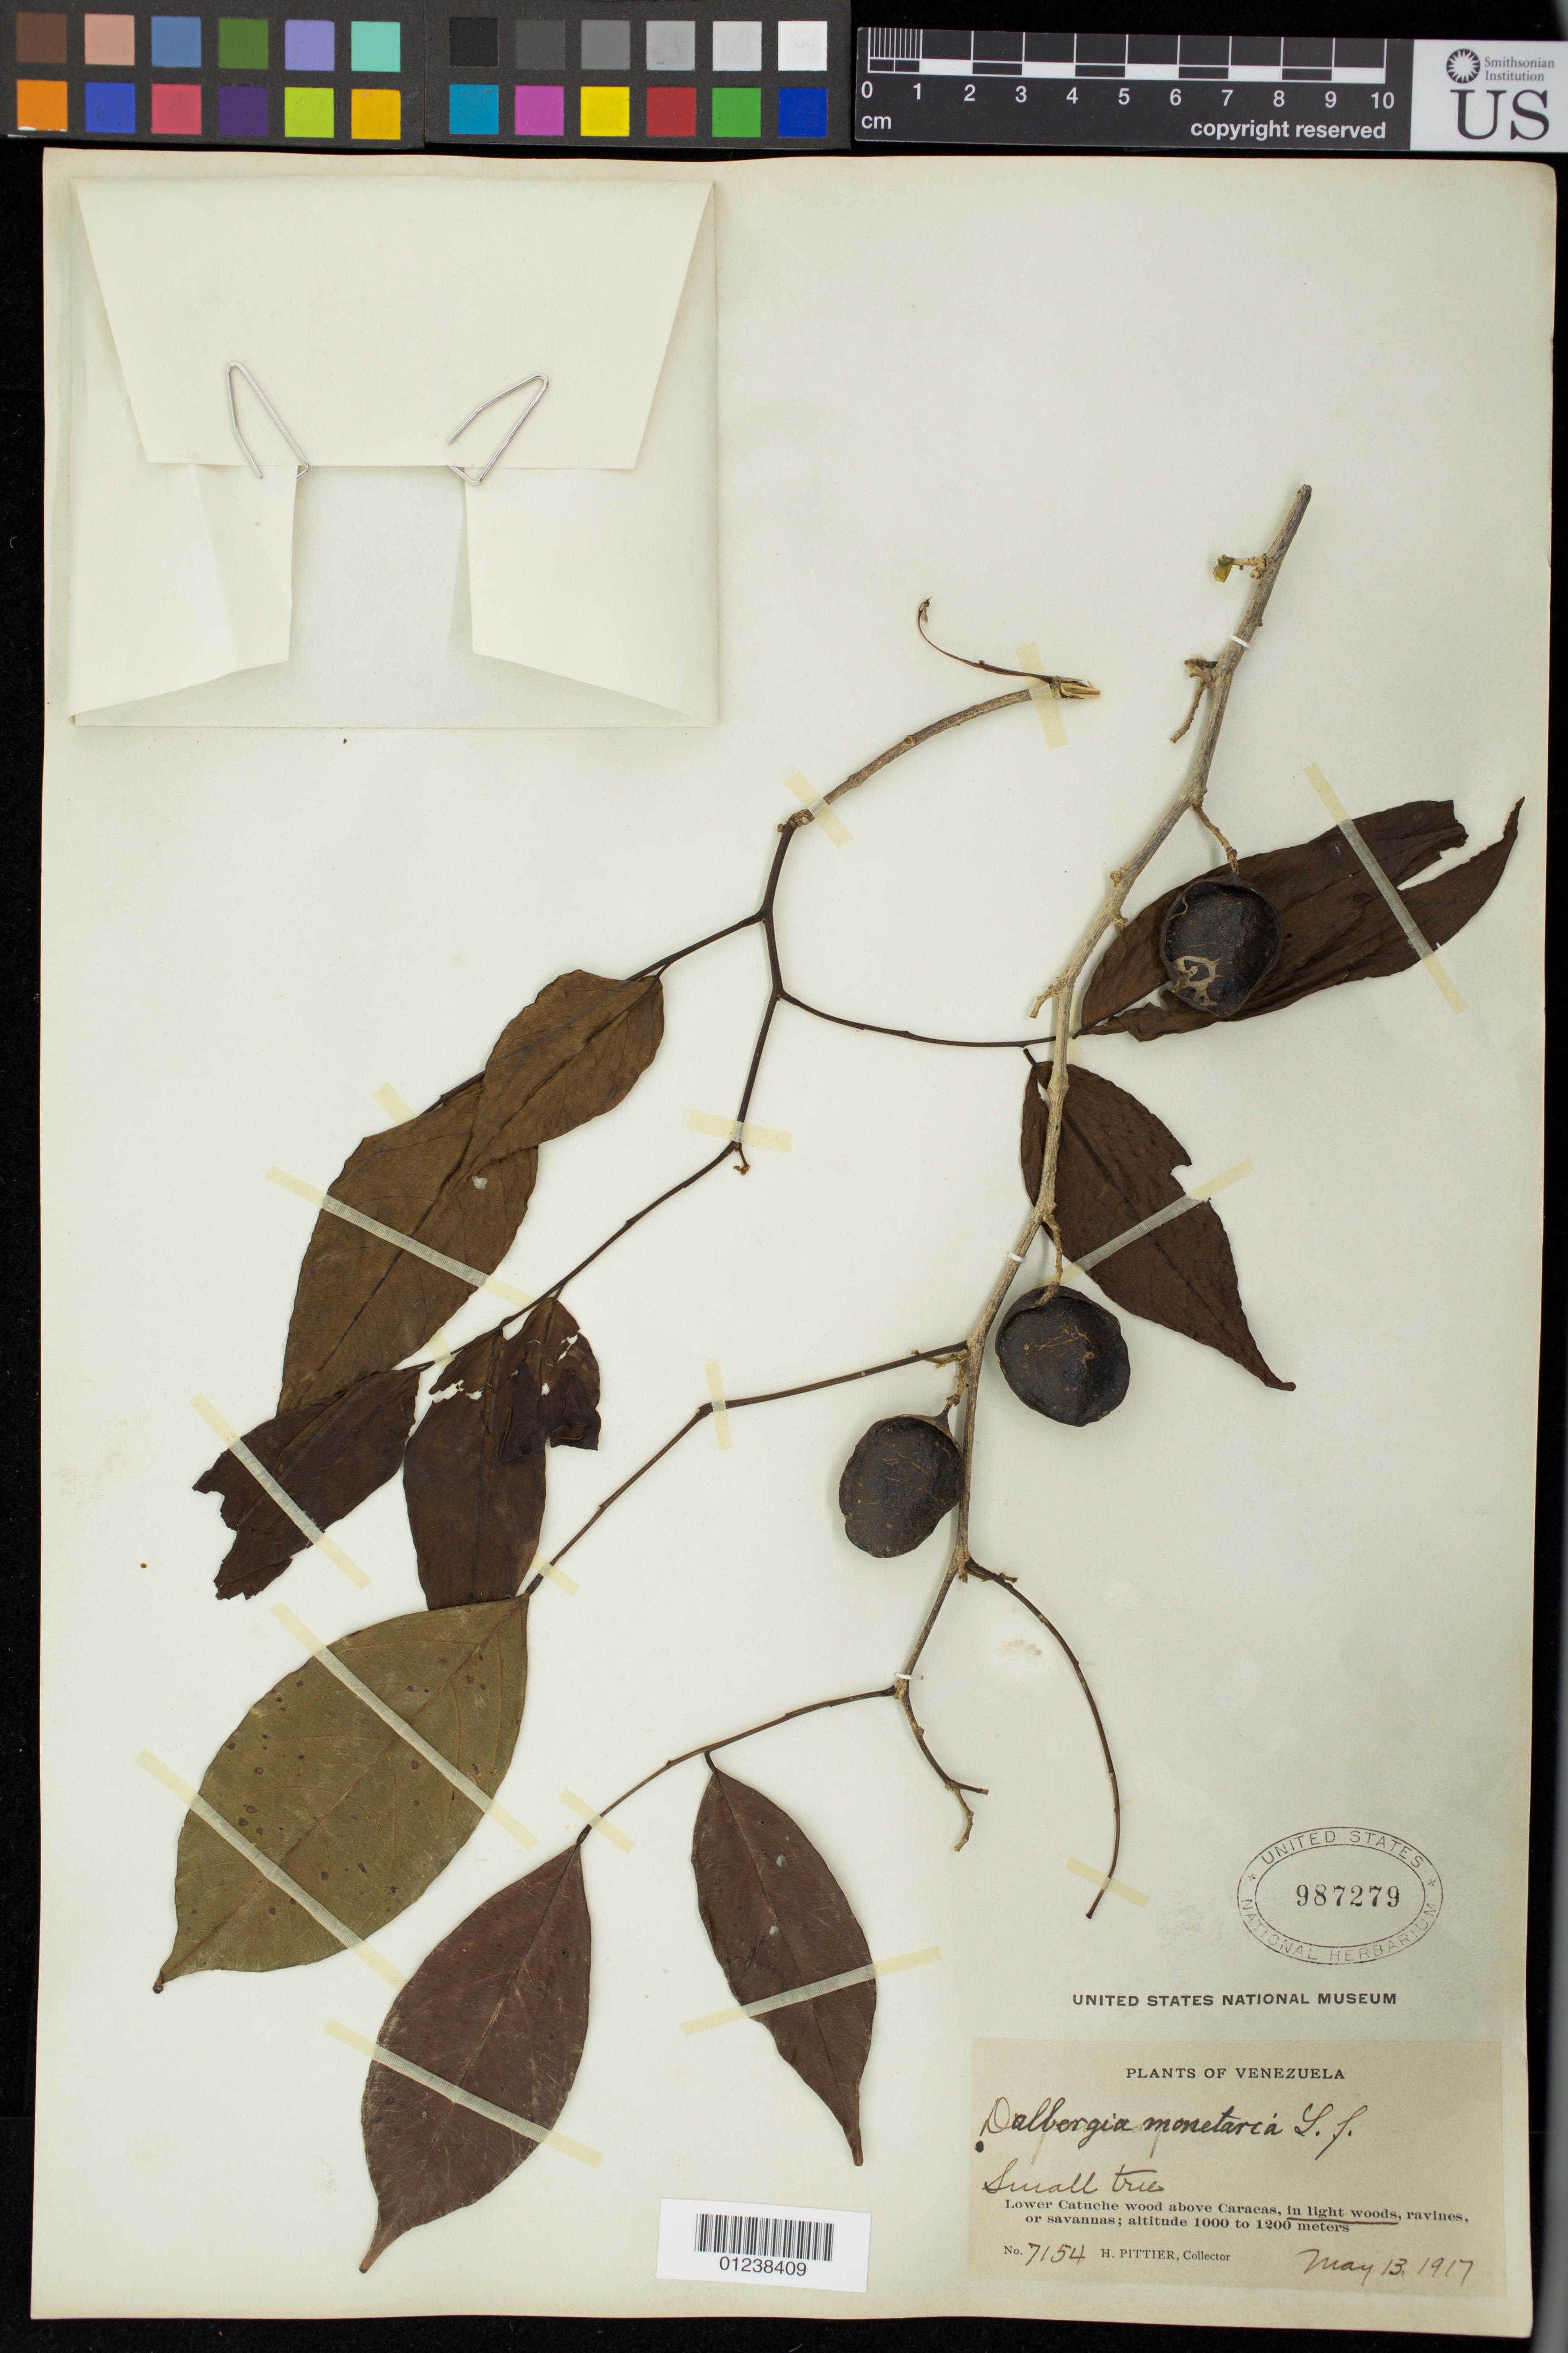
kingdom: Plantae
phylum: Tracheophyta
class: Magnoliopsida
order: Fabales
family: Fabaceae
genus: Dalbergia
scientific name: Dalbergia monetaria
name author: L. f.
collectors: H. F. Pittier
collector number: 7154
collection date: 1917-05-13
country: Venezuela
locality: Lower Catuche wood above Caracas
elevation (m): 1000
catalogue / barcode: US 987279